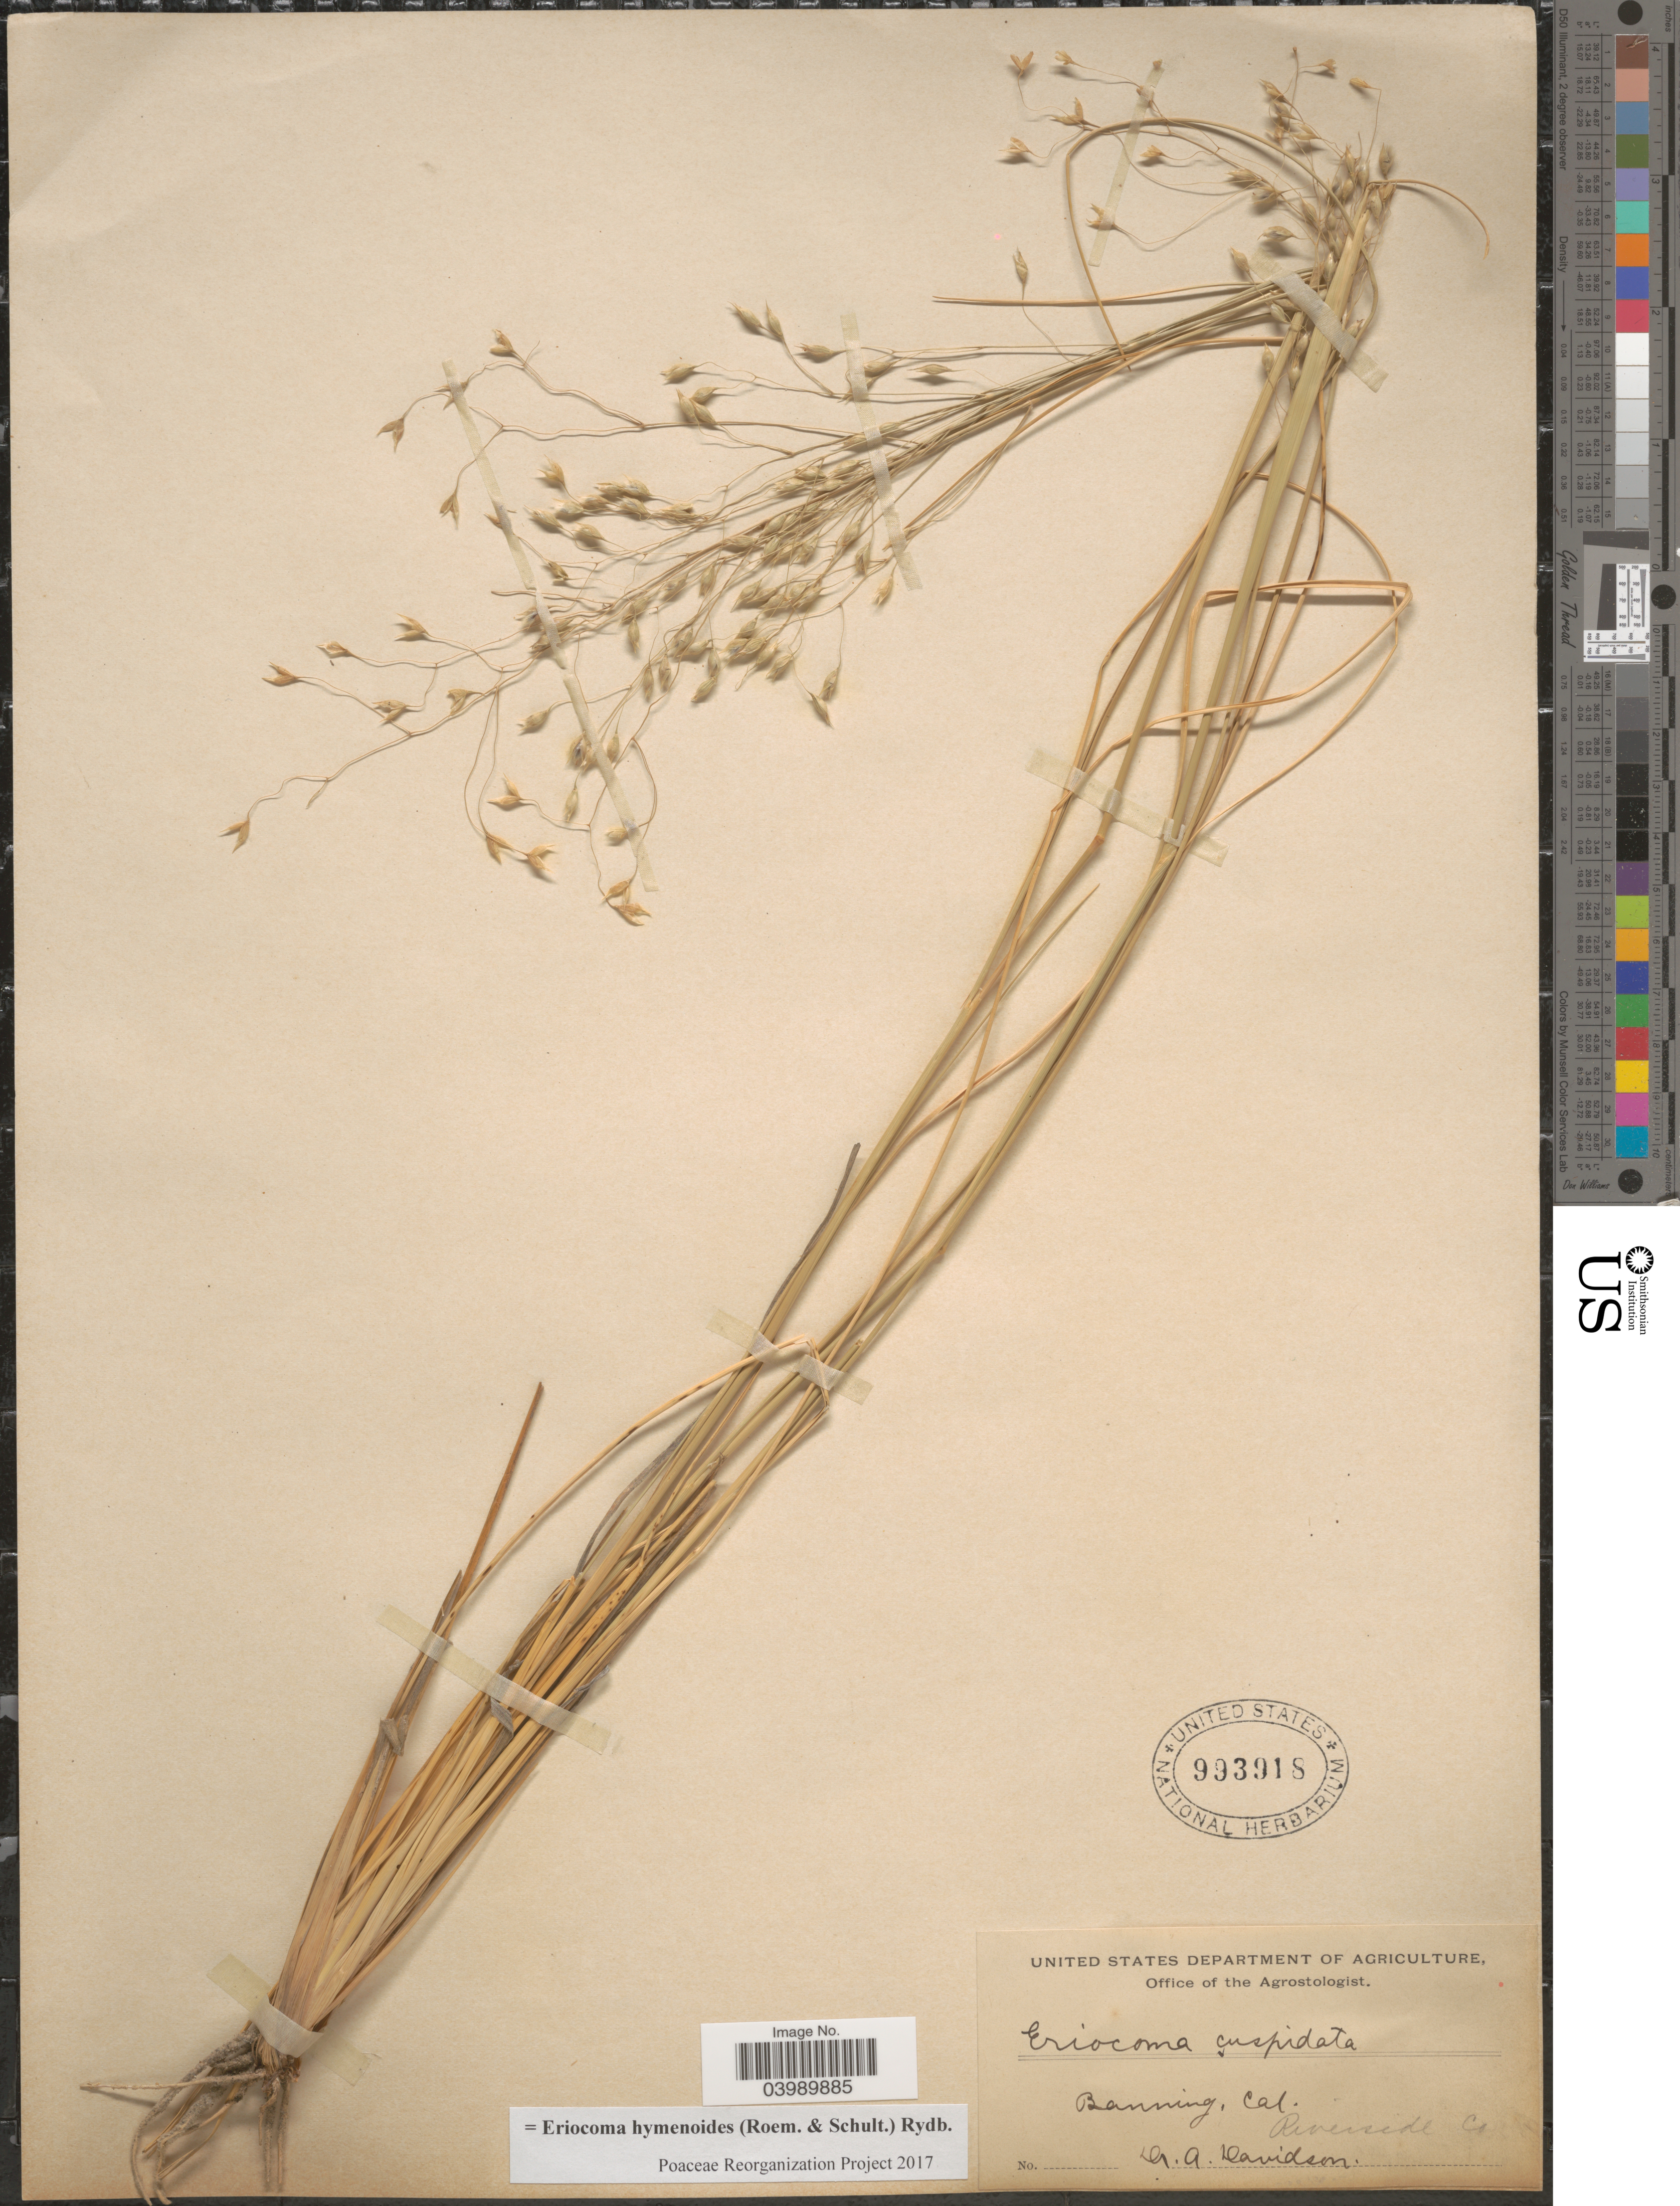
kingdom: Plantae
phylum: Tracheophyta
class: Liliopsida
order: Poales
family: Poaceae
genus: Eriocoma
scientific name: Eriocoma hymenoides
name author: (Roem. & Schult.) Rydb.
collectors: A. Davidson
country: United States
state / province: California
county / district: Riverside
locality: Banning, Riverside Co.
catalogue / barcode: US 993918